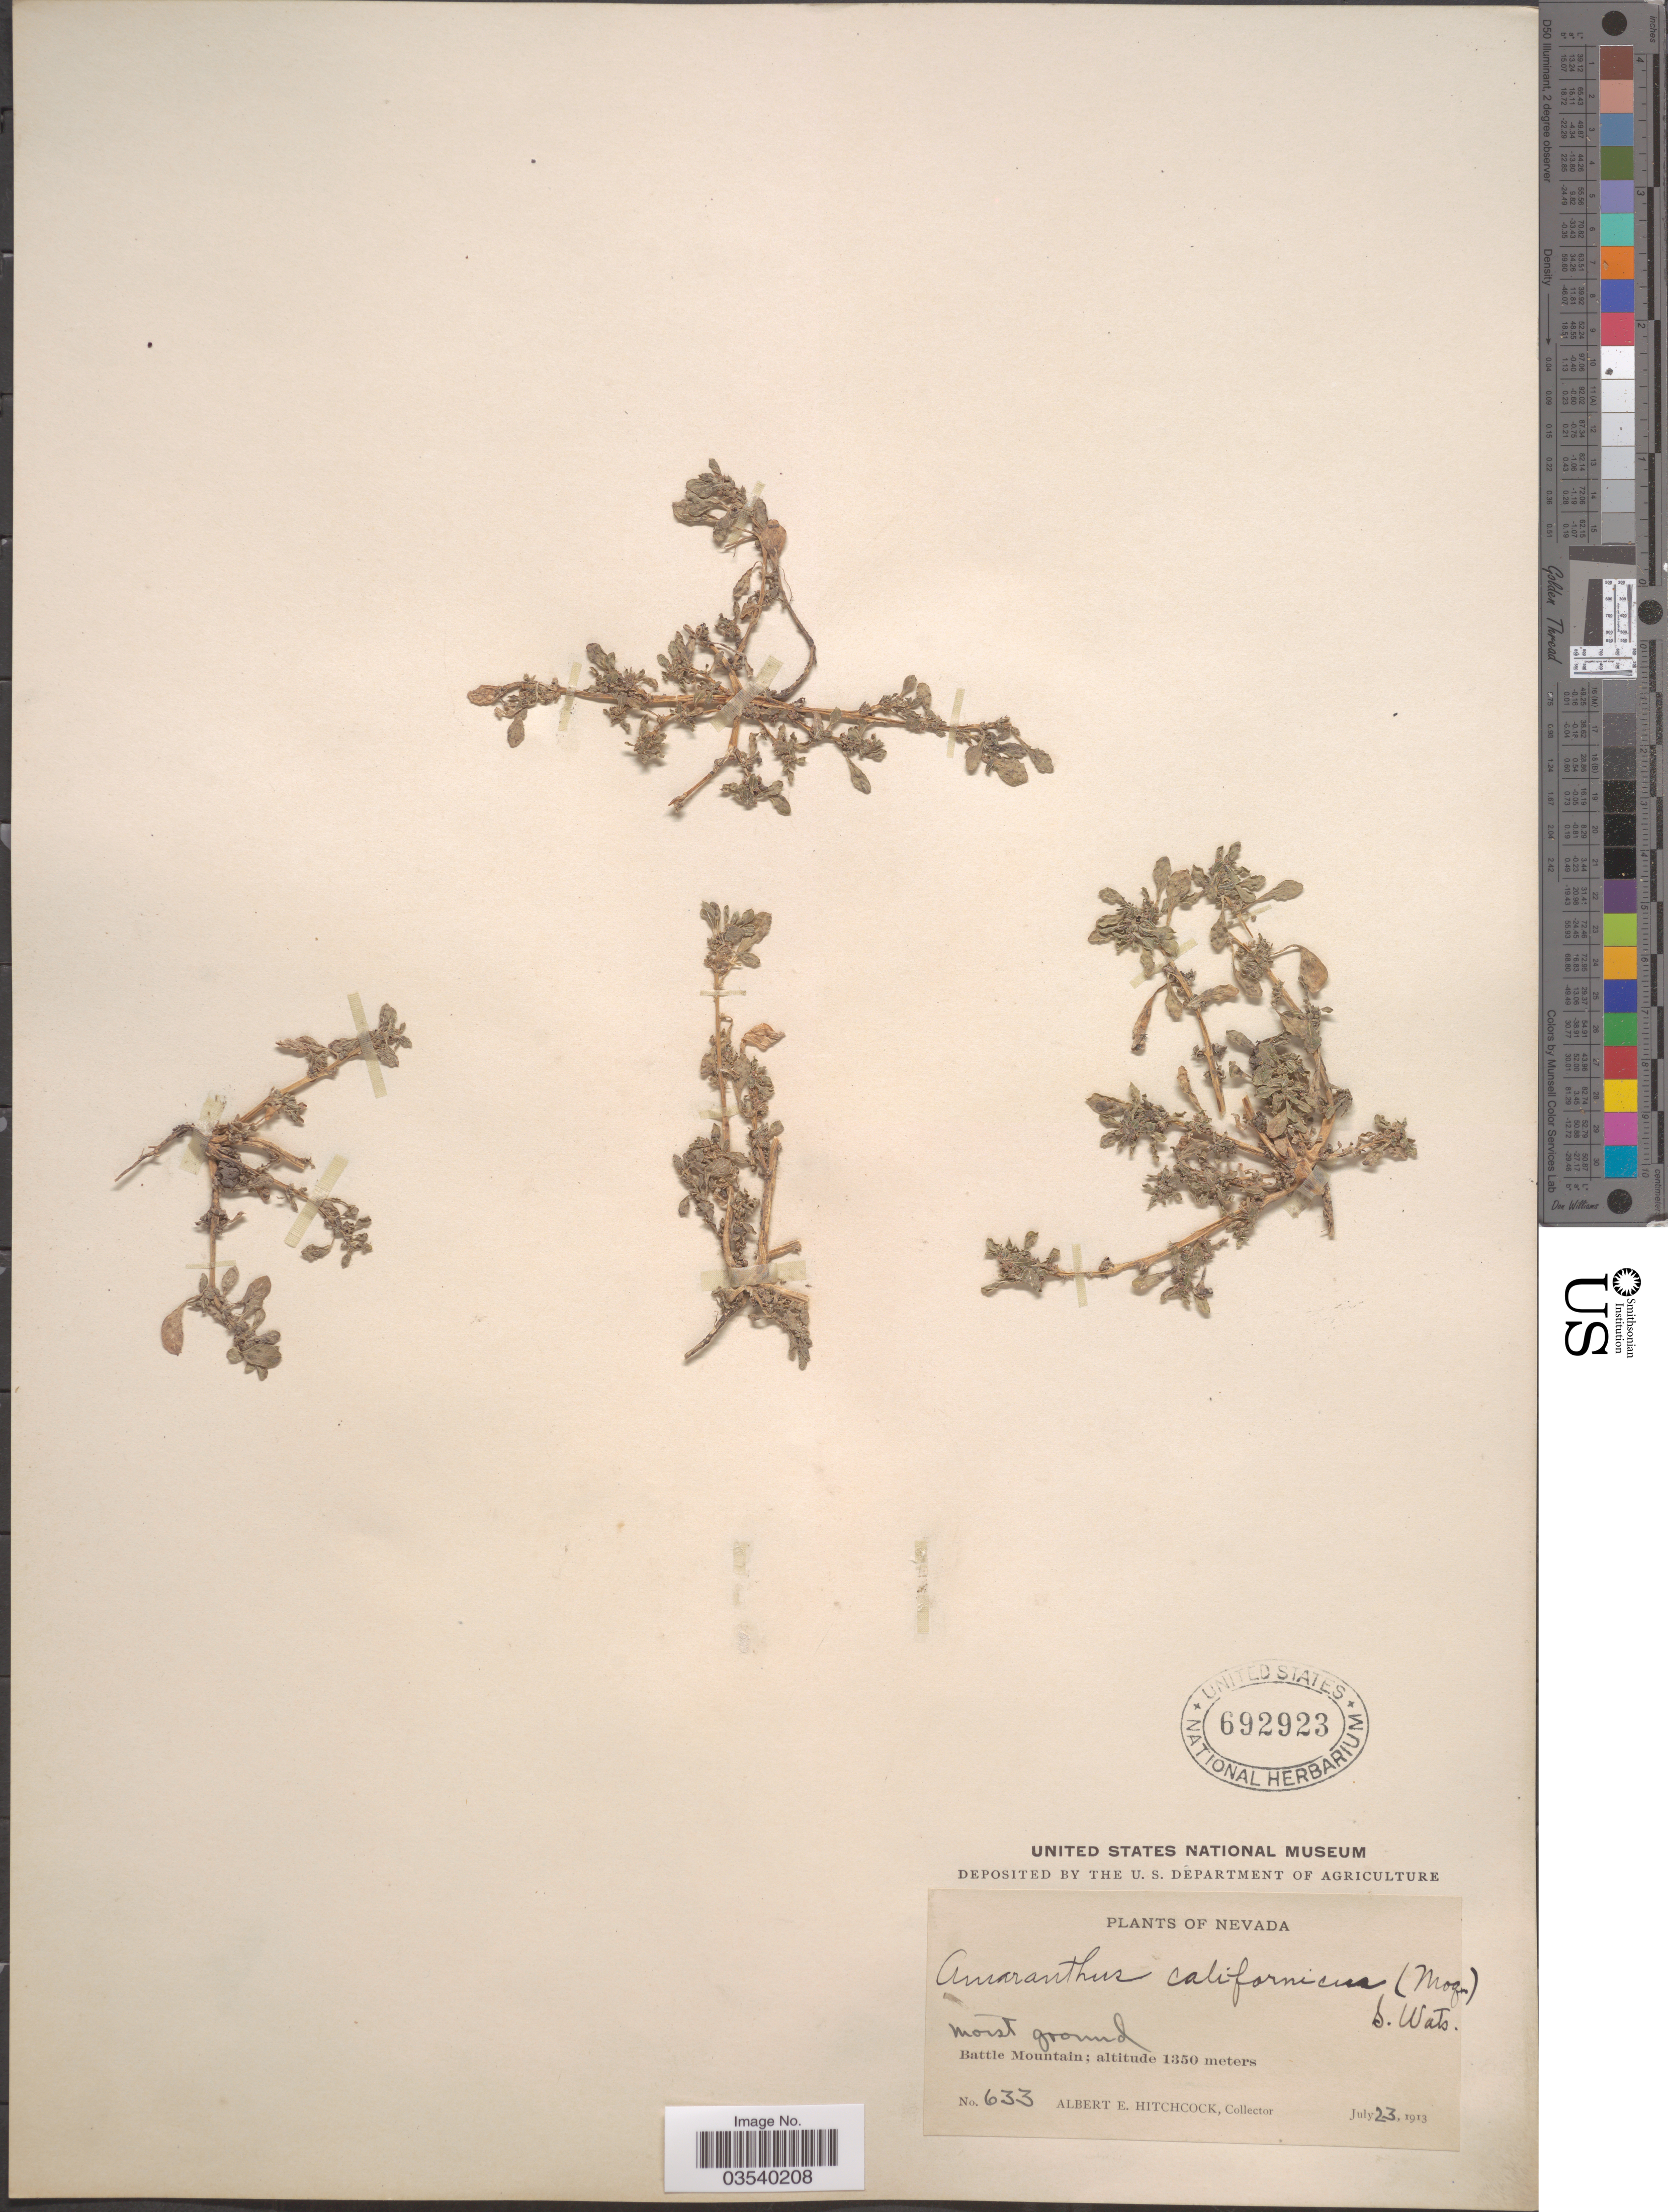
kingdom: Plantae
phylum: Tracheophyta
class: Magnoliopsida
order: Caryophyllales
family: Amaranthaceae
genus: Amaranthus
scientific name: Amaranthus californicus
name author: (Moq.) S. Watson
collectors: A. Hitchcock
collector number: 633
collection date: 1913-07-23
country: United States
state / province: Nevada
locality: Battle Mountain.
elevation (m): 1350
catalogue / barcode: US 692923